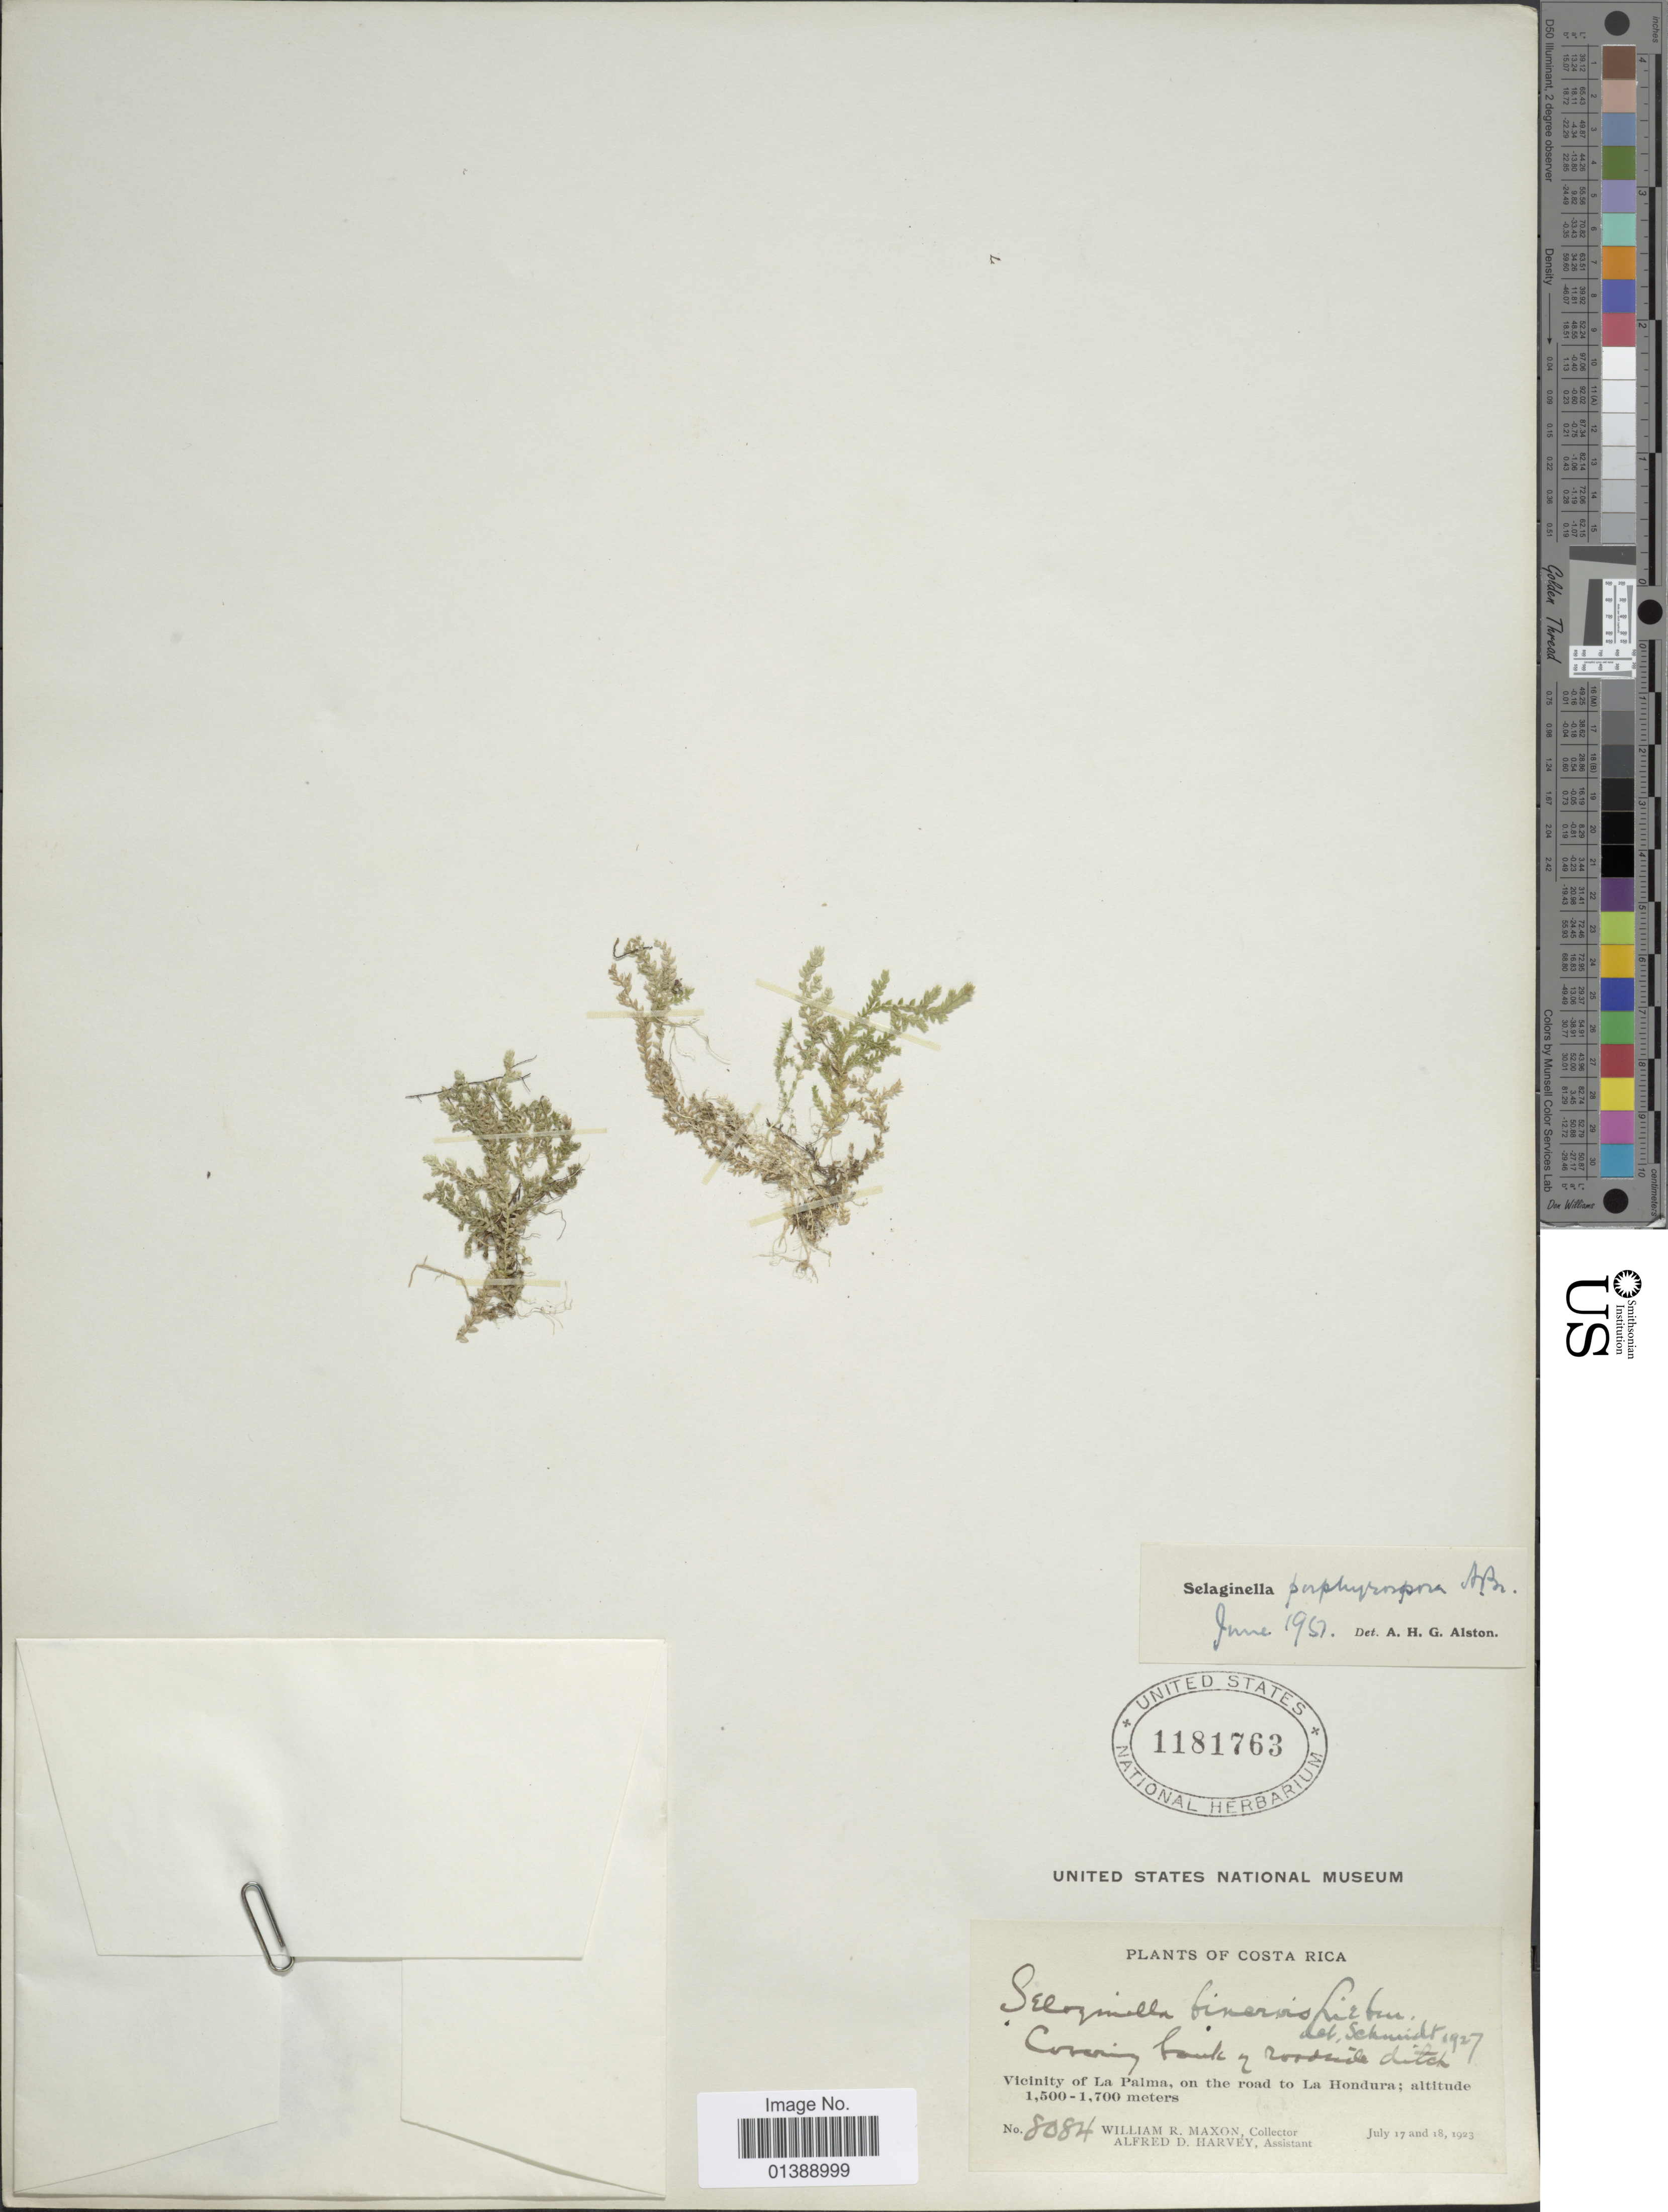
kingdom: Plantae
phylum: Tracheophyta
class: Lycopodiopsida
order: Selaginellales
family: Selaginellaceae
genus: Selaginella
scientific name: Selaginella porphyrospora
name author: A. Braun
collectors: W. R. Maxon & A. D. Harvey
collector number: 8084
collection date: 1923-07-17/1923-07-18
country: Costa Rica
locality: Vicinity of La Palma, on the La Hondura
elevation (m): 1500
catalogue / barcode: US 1181763